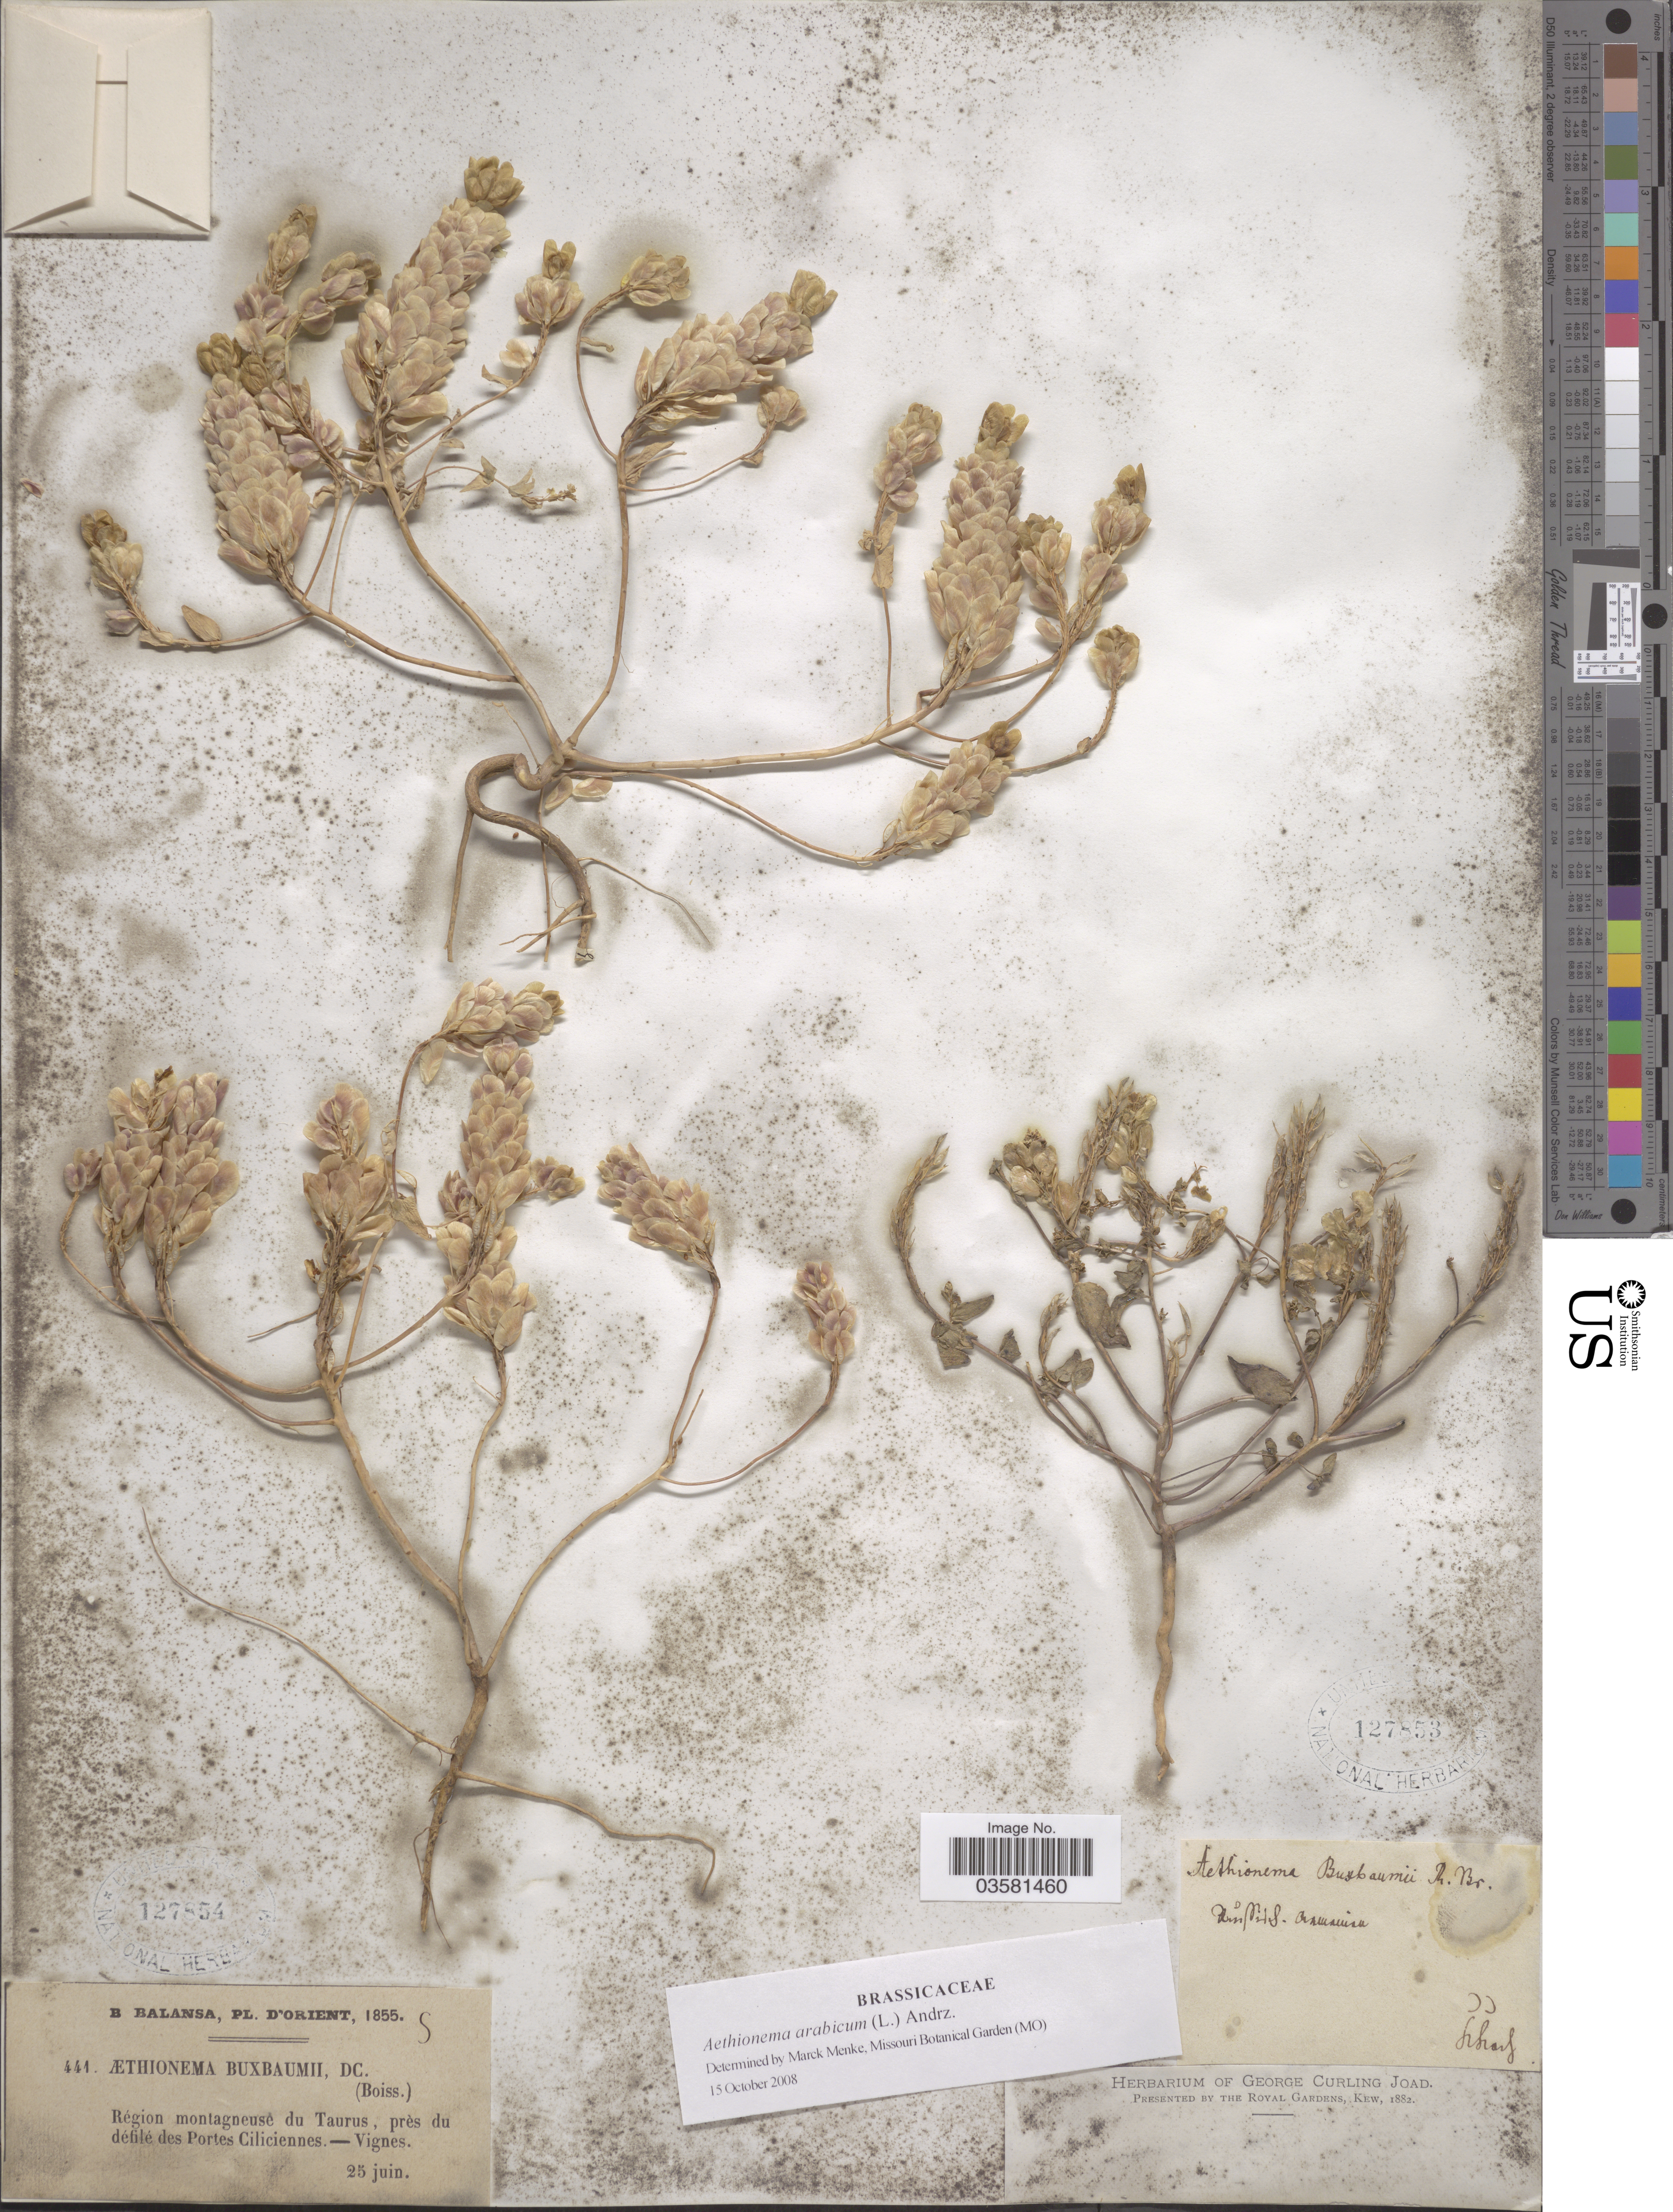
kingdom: Plantae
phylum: Tracheophyta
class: Magnoliopsida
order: Brassicales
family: Brassicaceae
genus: Aethionema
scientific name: Aethionema arabicum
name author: (L.) Andrz. ex DC.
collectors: B. Balansa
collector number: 441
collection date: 1855-06-25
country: Turkey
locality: D'Orient. Région montagneuse du Taurus, près du défilé des Portes Ciliciennes. - Vignes.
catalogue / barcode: US 127854